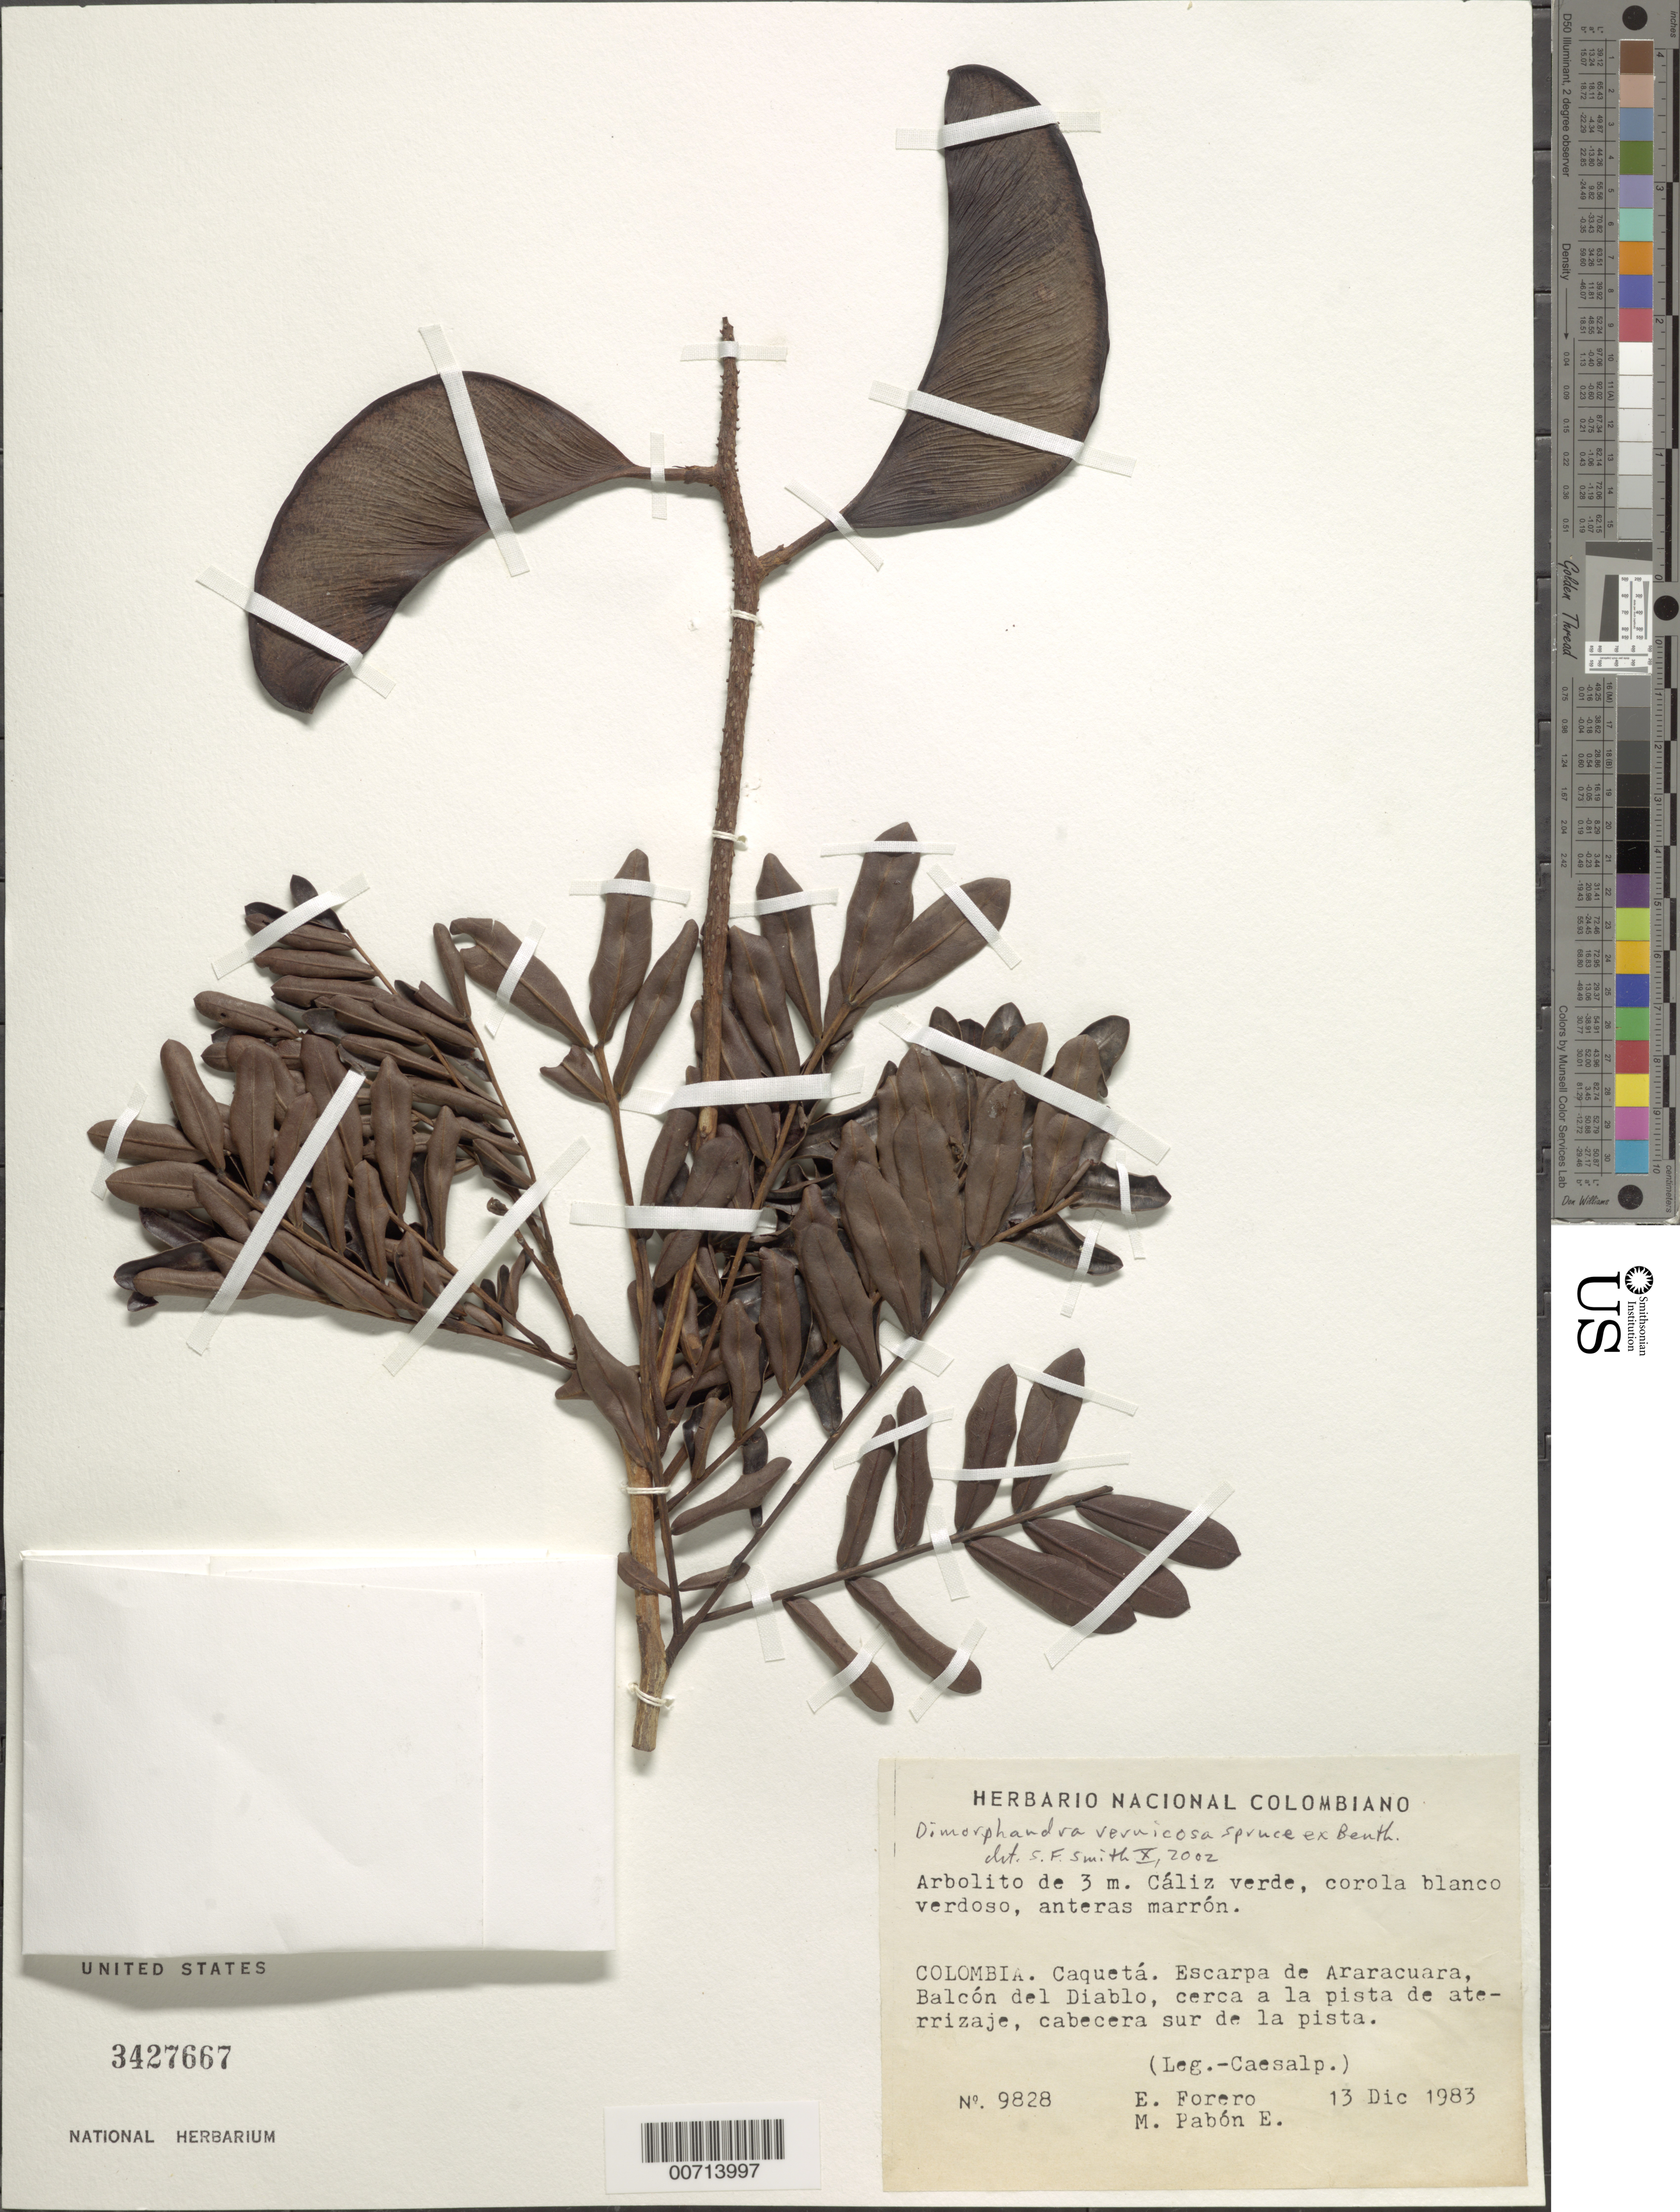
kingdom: Plantae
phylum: Tracheophyta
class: Magnoliopsida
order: Fabales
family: Fabaceae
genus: Dimorphandra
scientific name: Dimorphandra vernicosa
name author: Spruce ex Benth.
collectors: E. Forero & M. A. Pabon E.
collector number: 9828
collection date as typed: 13 Dec 1983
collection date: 1983-12-13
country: Colombia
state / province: Caquetá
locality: Escarpa de Araracuara, Balcon del Diablo.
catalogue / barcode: US 3427667